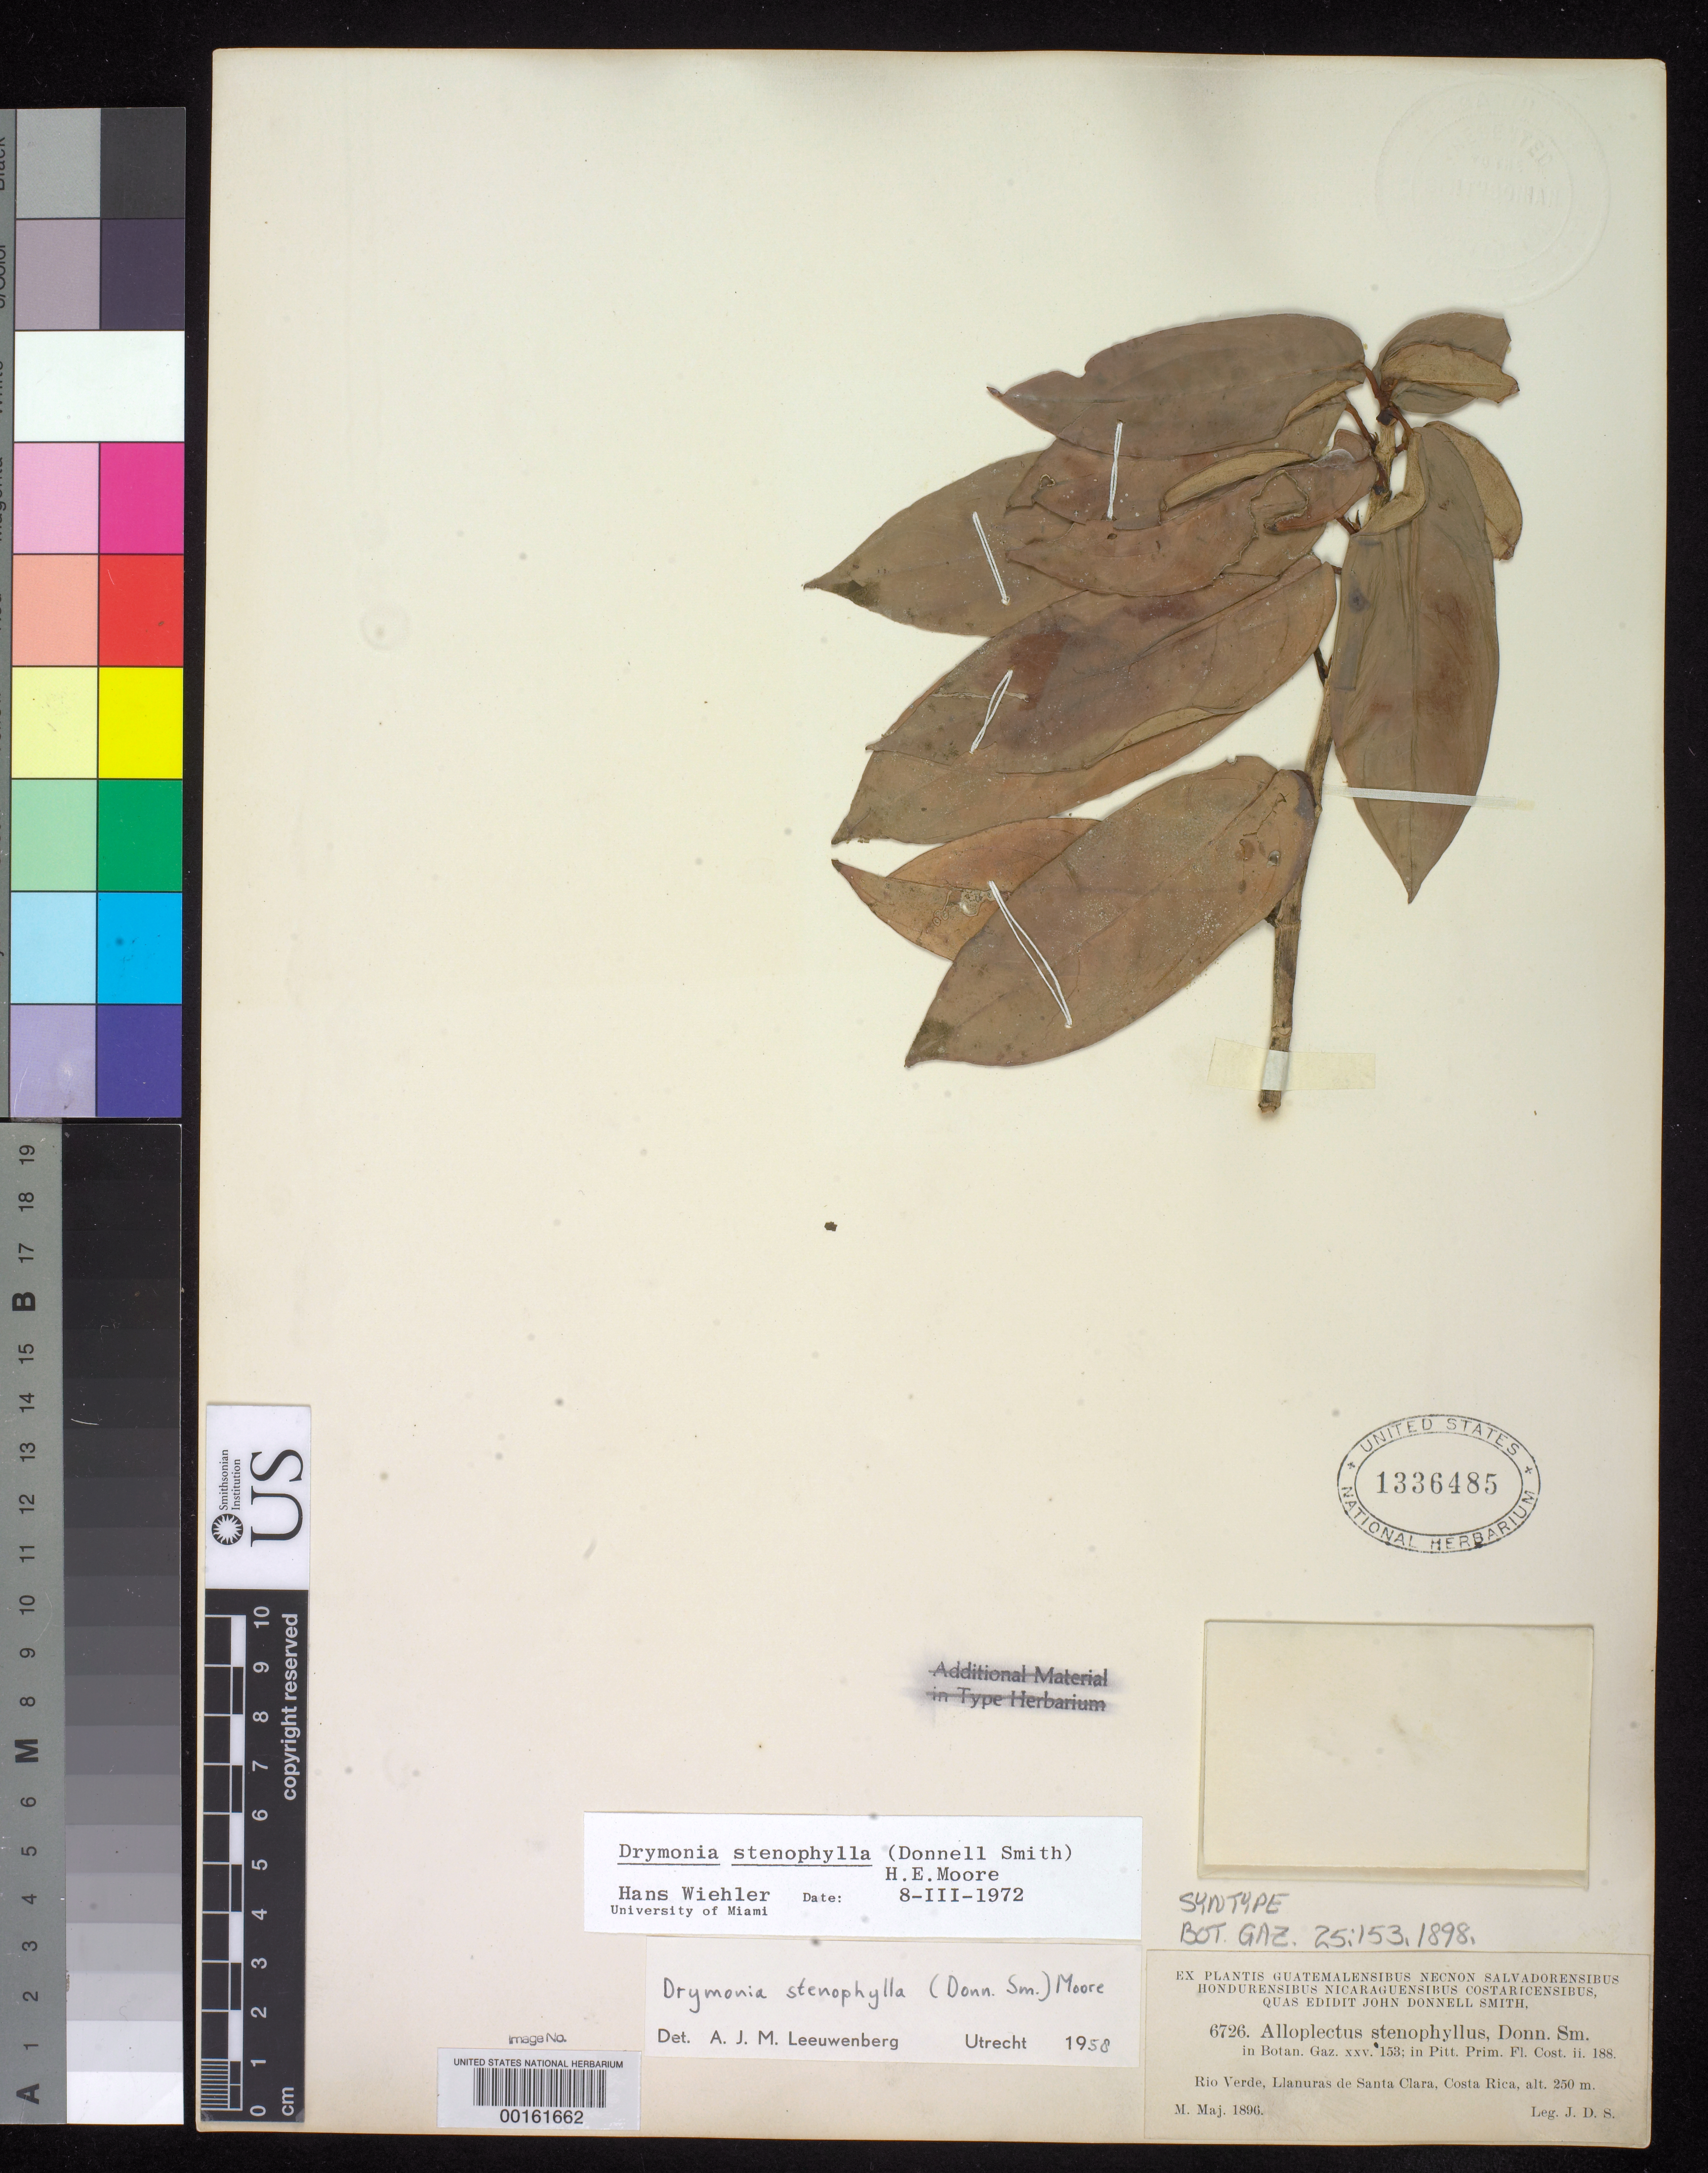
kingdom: Plantae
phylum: Tracheophyta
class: Magnoliopsida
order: Lamiales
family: Gesneriaceae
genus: Alloplectus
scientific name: Alloplectus stenophyllus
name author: Donn. Sm.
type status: Syntype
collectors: J. Donnell Smith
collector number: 6726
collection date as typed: May 1896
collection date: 1896-05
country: Costa Rica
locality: Rio Verde, Llanuras de Santa Clara.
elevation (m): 250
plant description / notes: Lectotype is J. Donnell Smith 6724 as (effectively) designated by L.E. Skog, Ann. Missouri Bot. Gard. 65: 912 (1979).; Specimen ex John Donnell Smith herbarium.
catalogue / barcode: US 1336485